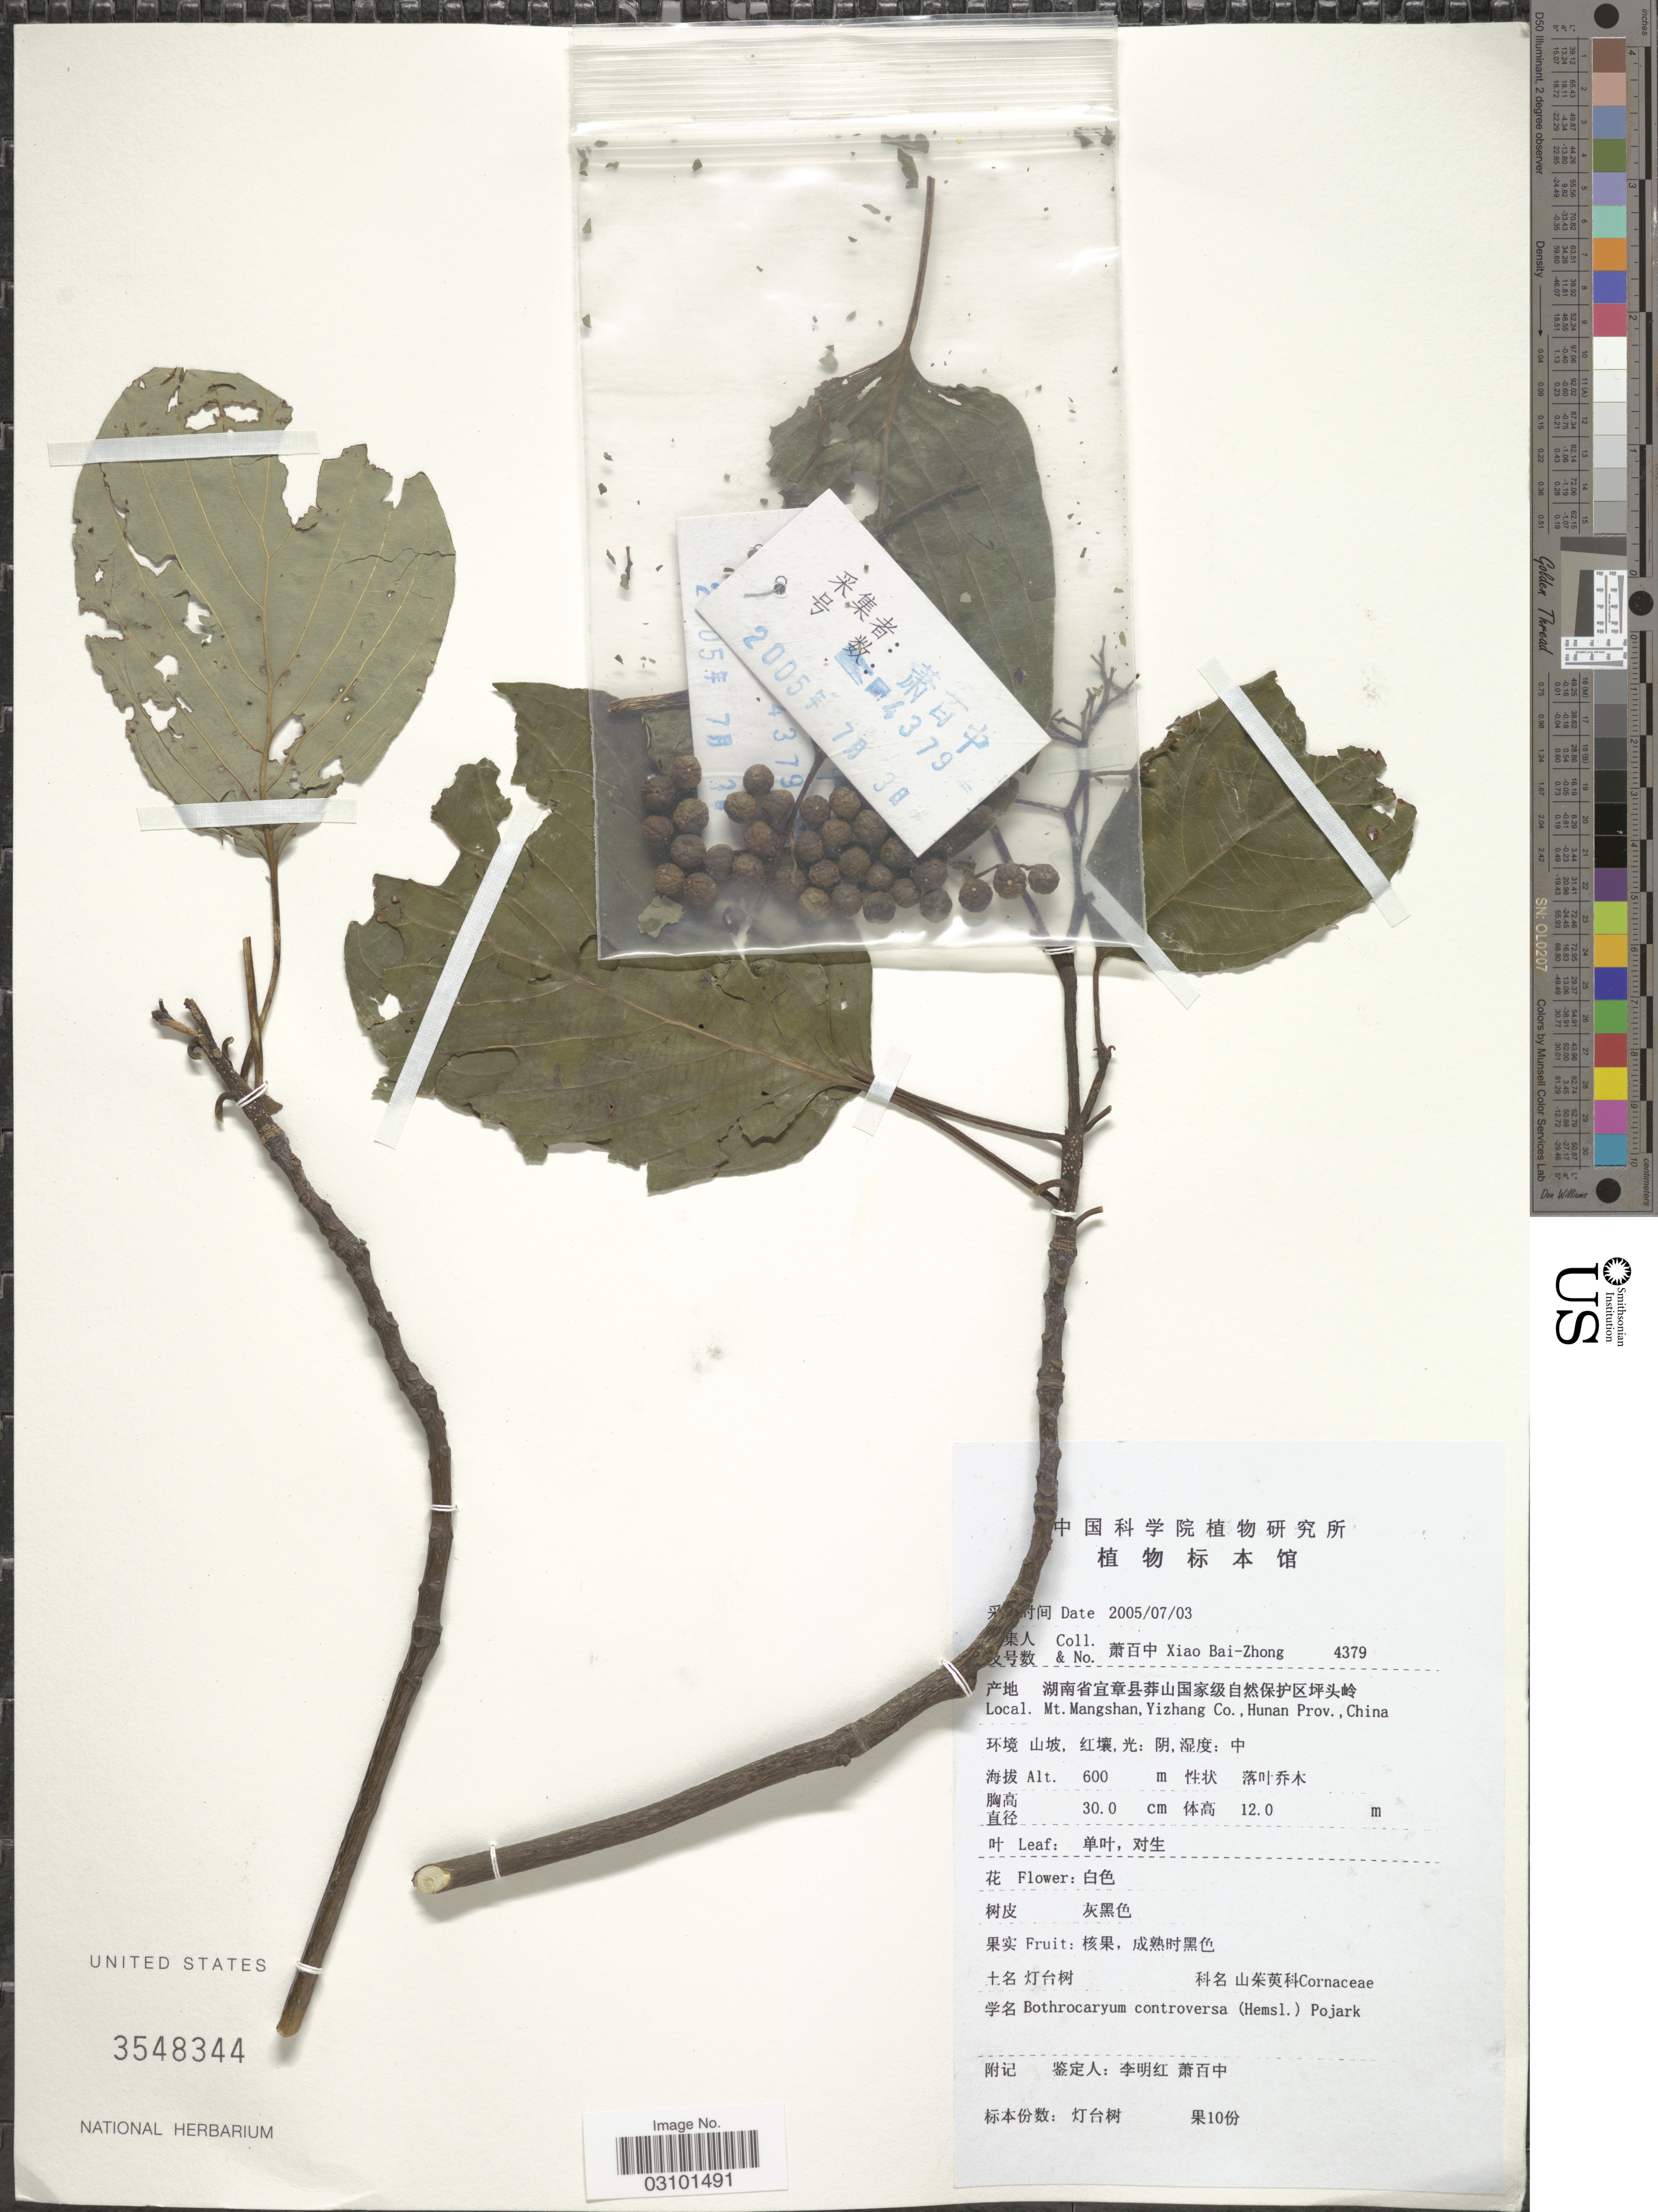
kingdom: Plantae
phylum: Tracheophyta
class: Magnoliopsida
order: Cornales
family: Cornaceae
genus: Cornus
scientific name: Cornus controversa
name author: Hemsl.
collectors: B. Z. Xiao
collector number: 4379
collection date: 2005-07-03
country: China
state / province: Hunan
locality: Mt. Mangshan, Yizhang Co.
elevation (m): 600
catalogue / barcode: US 3548344